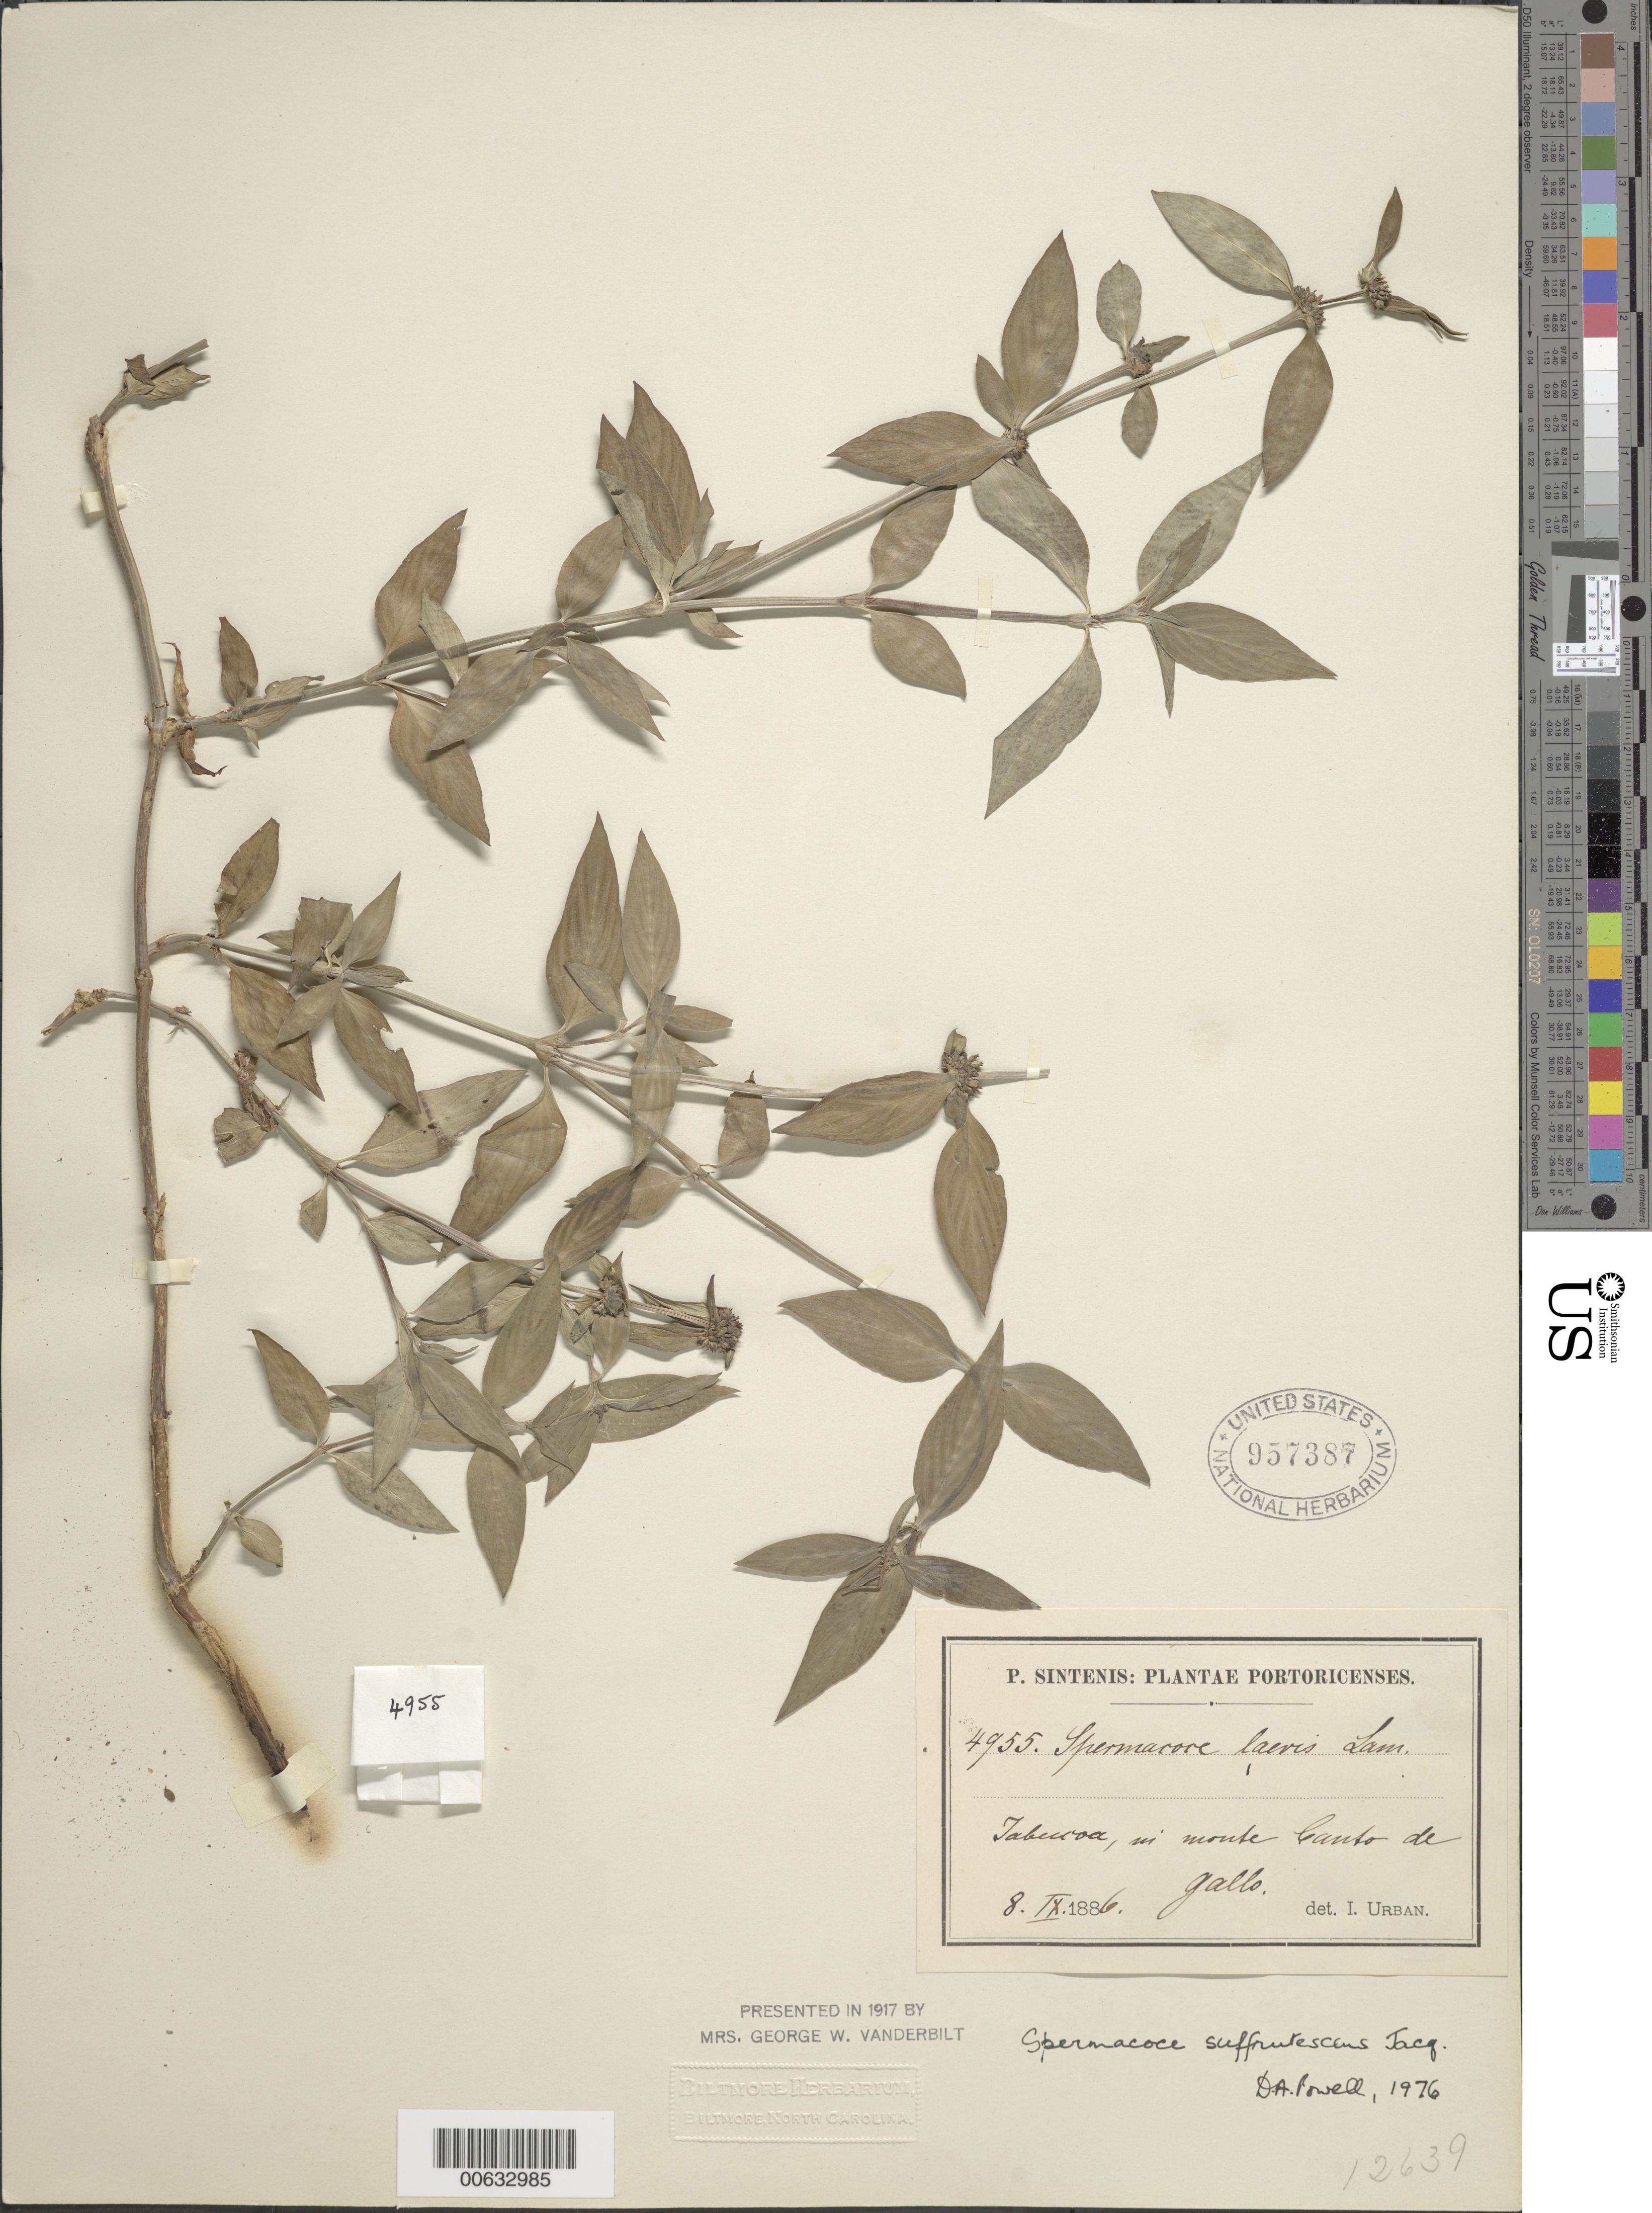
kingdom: Plantae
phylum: Tracheophyta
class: Magnoliopsida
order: Gentianales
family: Rubiaceae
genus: Spermacoce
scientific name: Spermacoce suffrutescens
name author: Jacq.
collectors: P. Sintenis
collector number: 4955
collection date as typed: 08 Sep 1886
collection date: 1886-09-08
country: Puerto Rico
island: Greater Antilles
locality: Yabucoa, in monte Canto de Gallo.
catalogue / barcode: US 957387